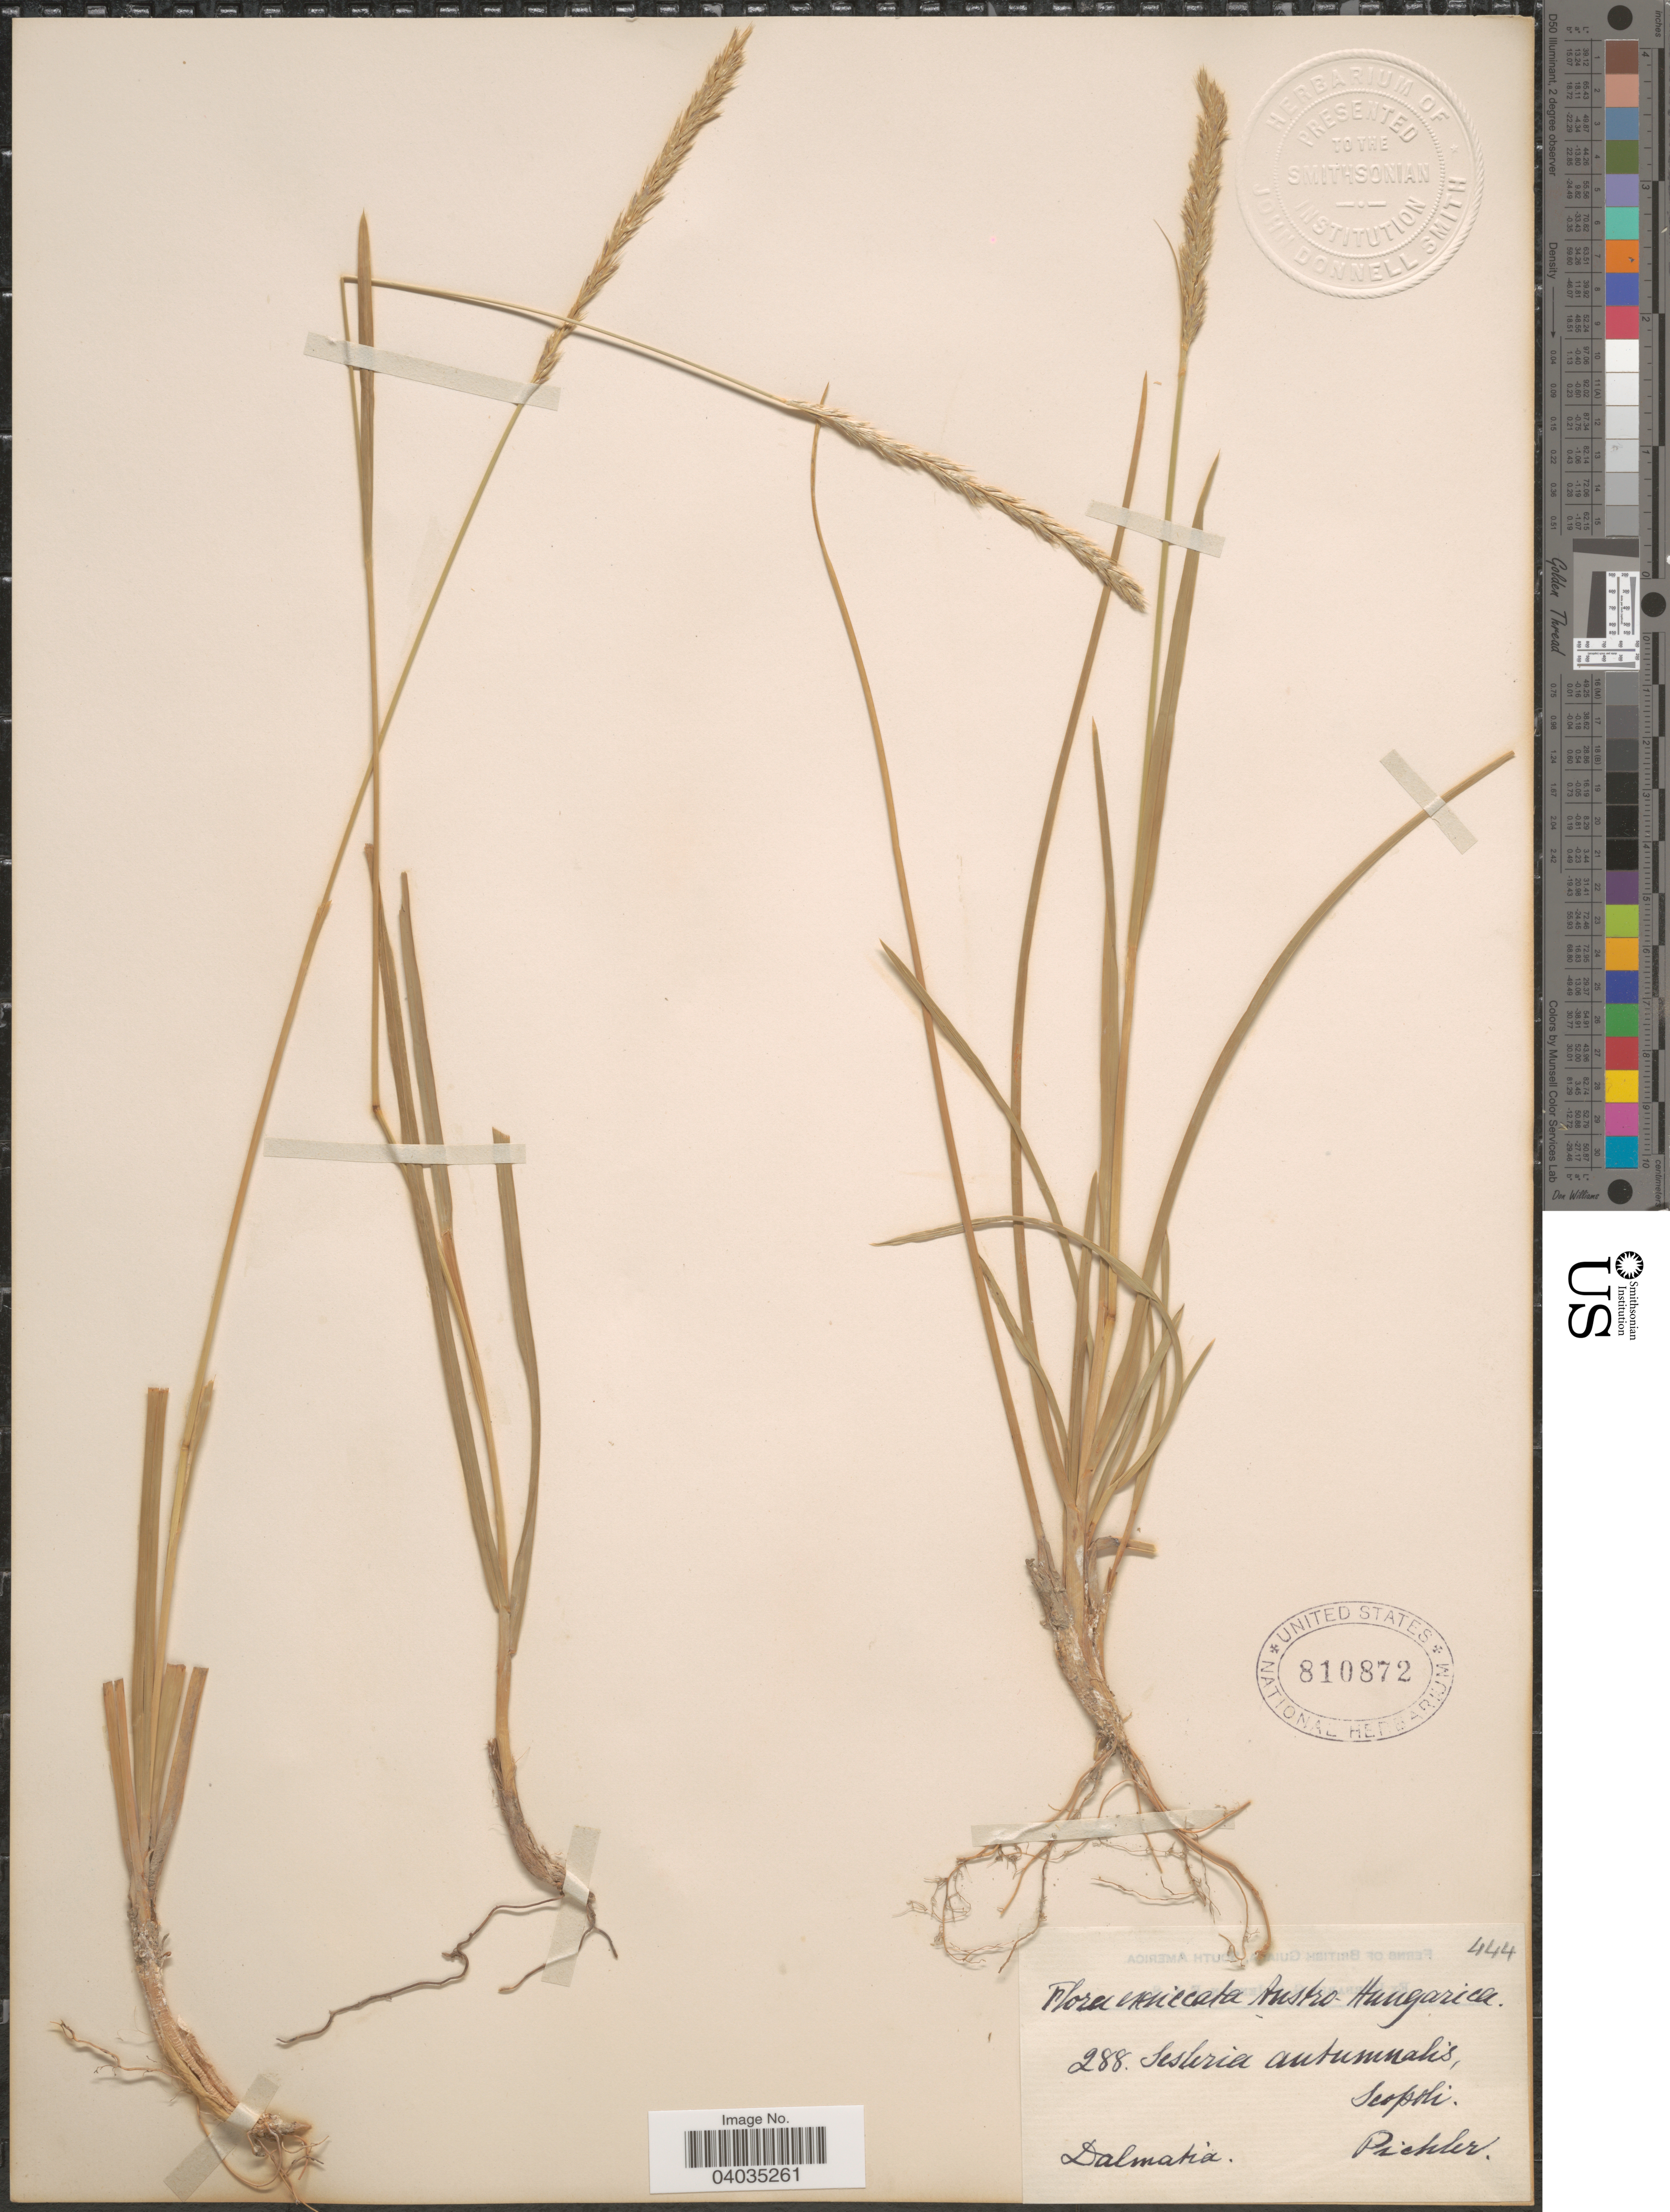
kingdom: Plantae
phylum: Tracheophyta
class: Liliopsida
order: Poales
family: Poaceae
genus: Sesleria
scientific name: Sesleria autumnalis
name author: (Scop.) F.W. Schultz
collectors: Pichler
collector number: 288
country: Croatia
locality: Austro-Hungarica. Dalmatia.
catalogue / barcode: US 810872